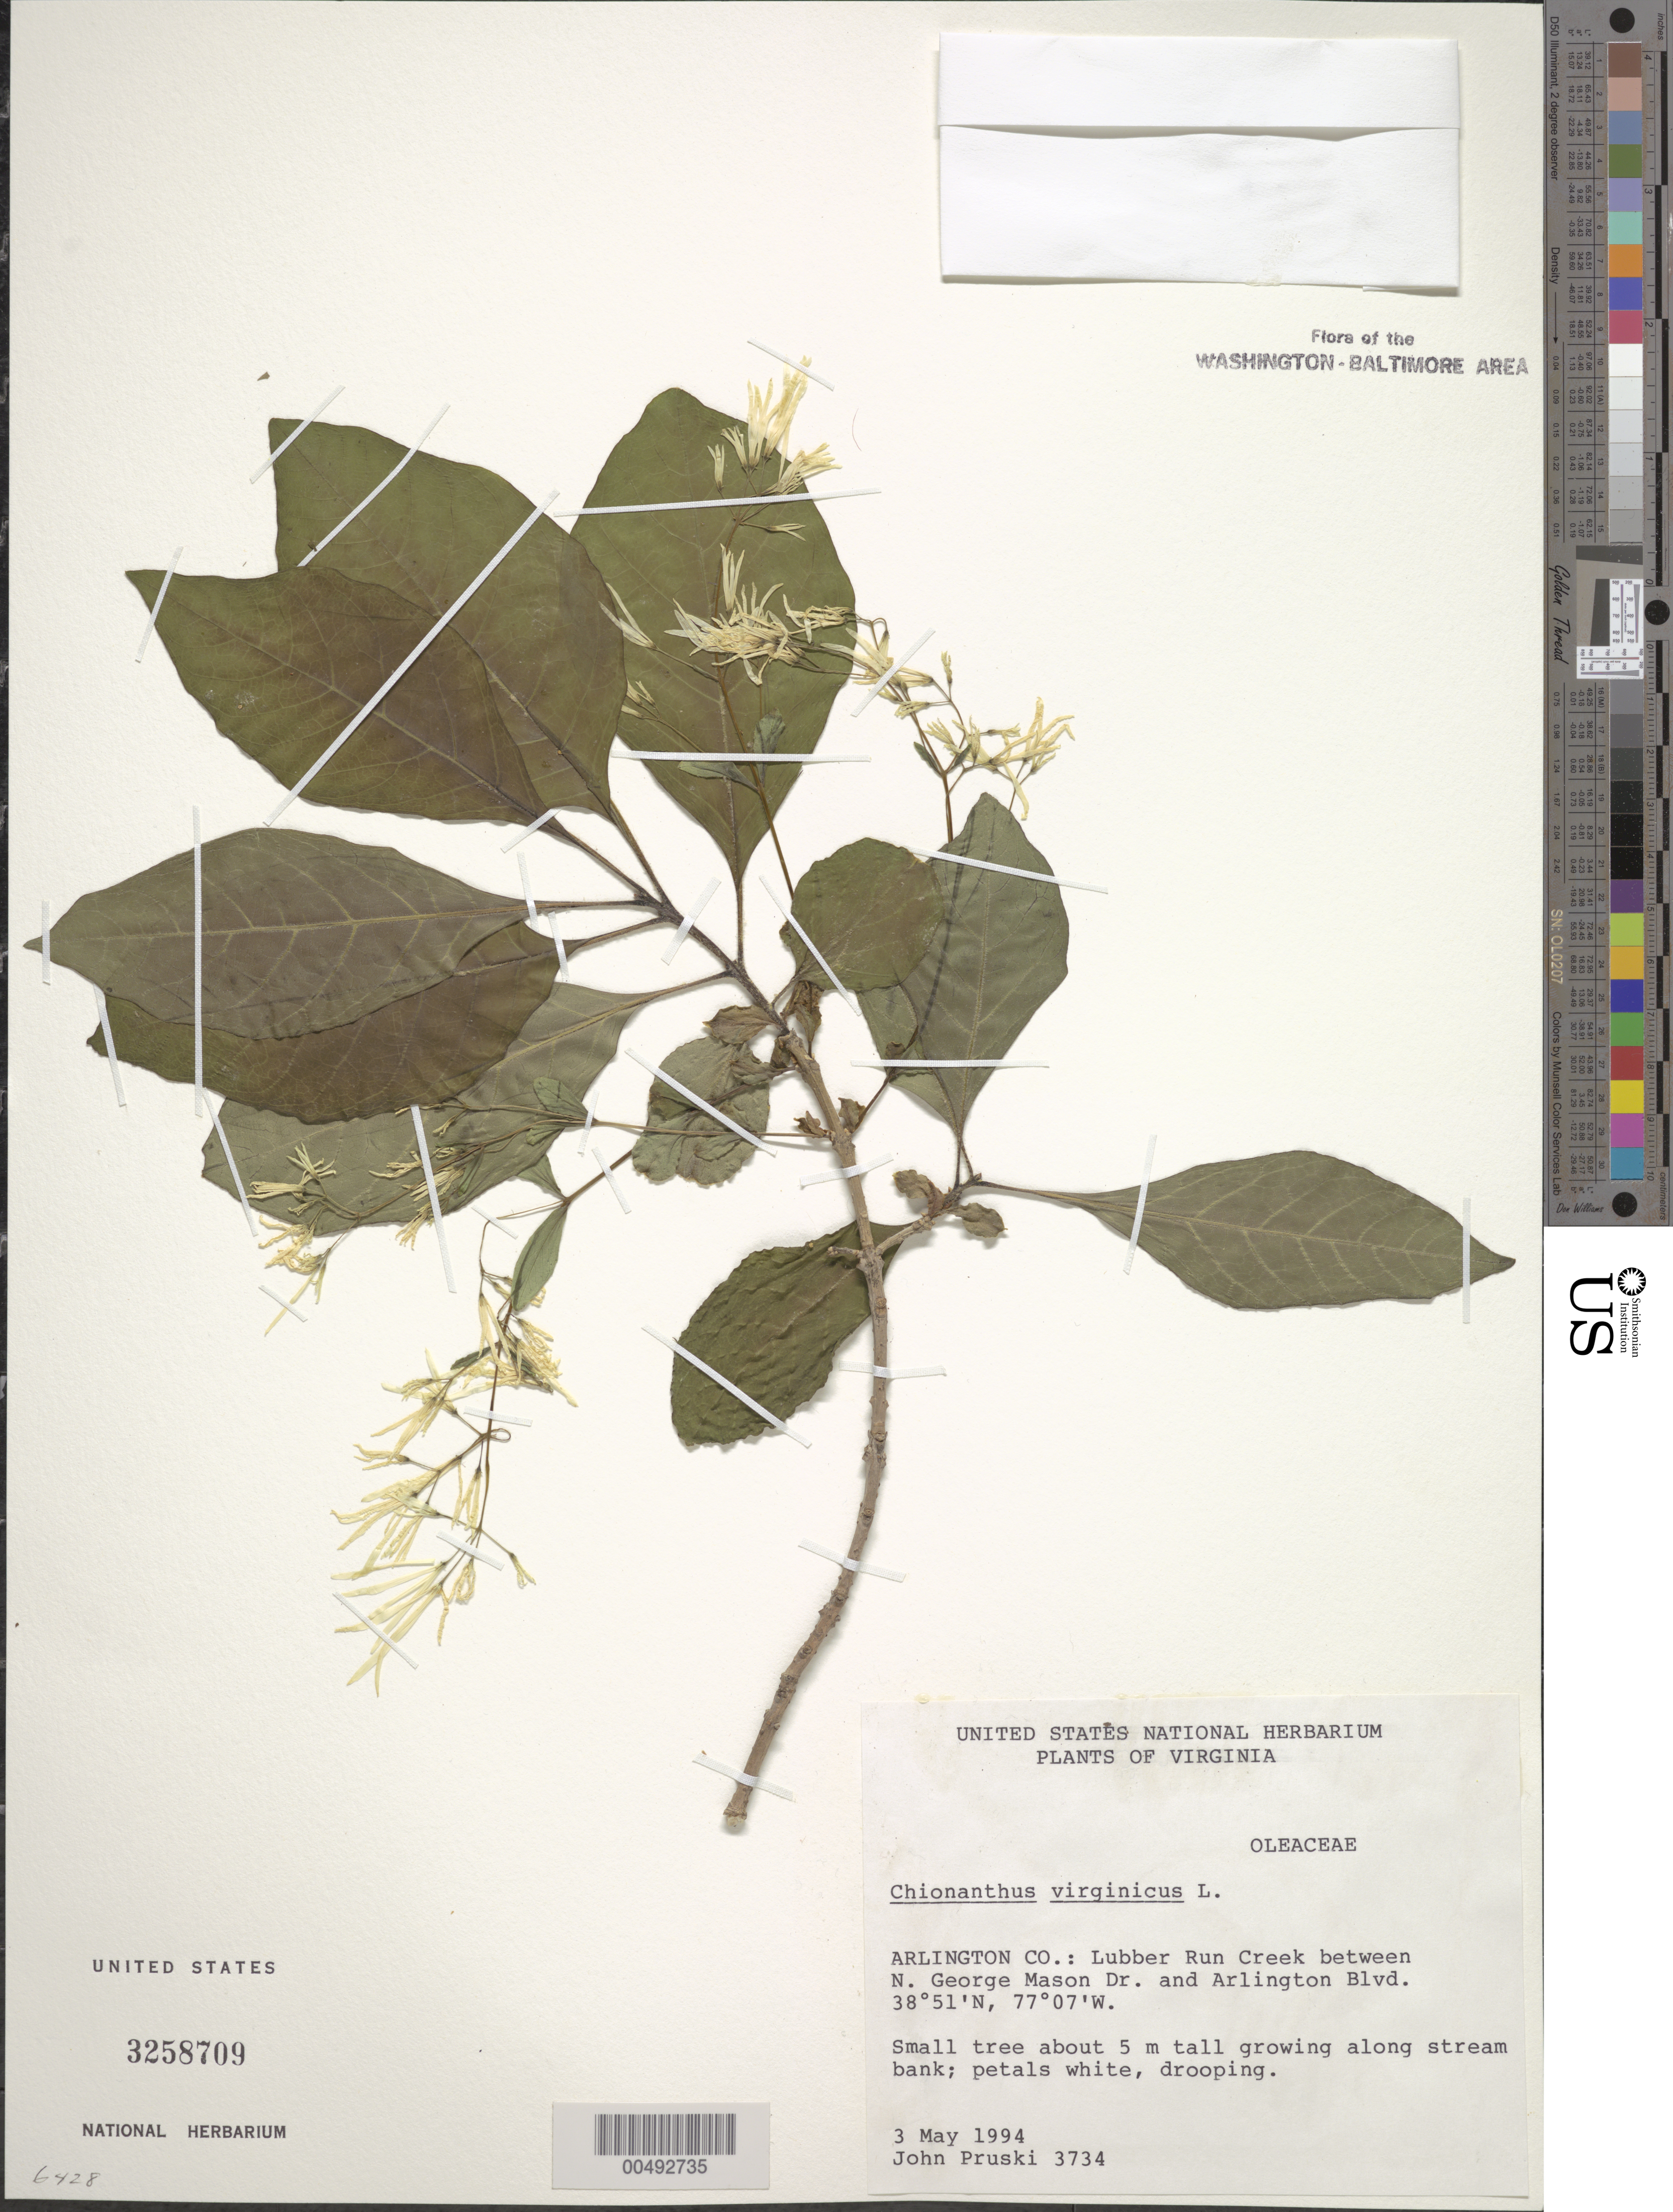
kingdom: Plantae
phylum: Tracheophyta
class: Magnoliopsida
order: Lamiales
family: Oleaceae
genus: Chionanthus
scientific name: Chionanthus virginicus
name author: L.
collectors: J. F. Pruski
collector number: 3734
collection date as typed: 03 May 1994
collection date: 1994-05-03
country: United States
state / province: Virginia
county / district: Arlington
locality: Lubber Run Creek between N. George Mason Drive and Arlington Blvd.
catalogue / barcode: US 3258709